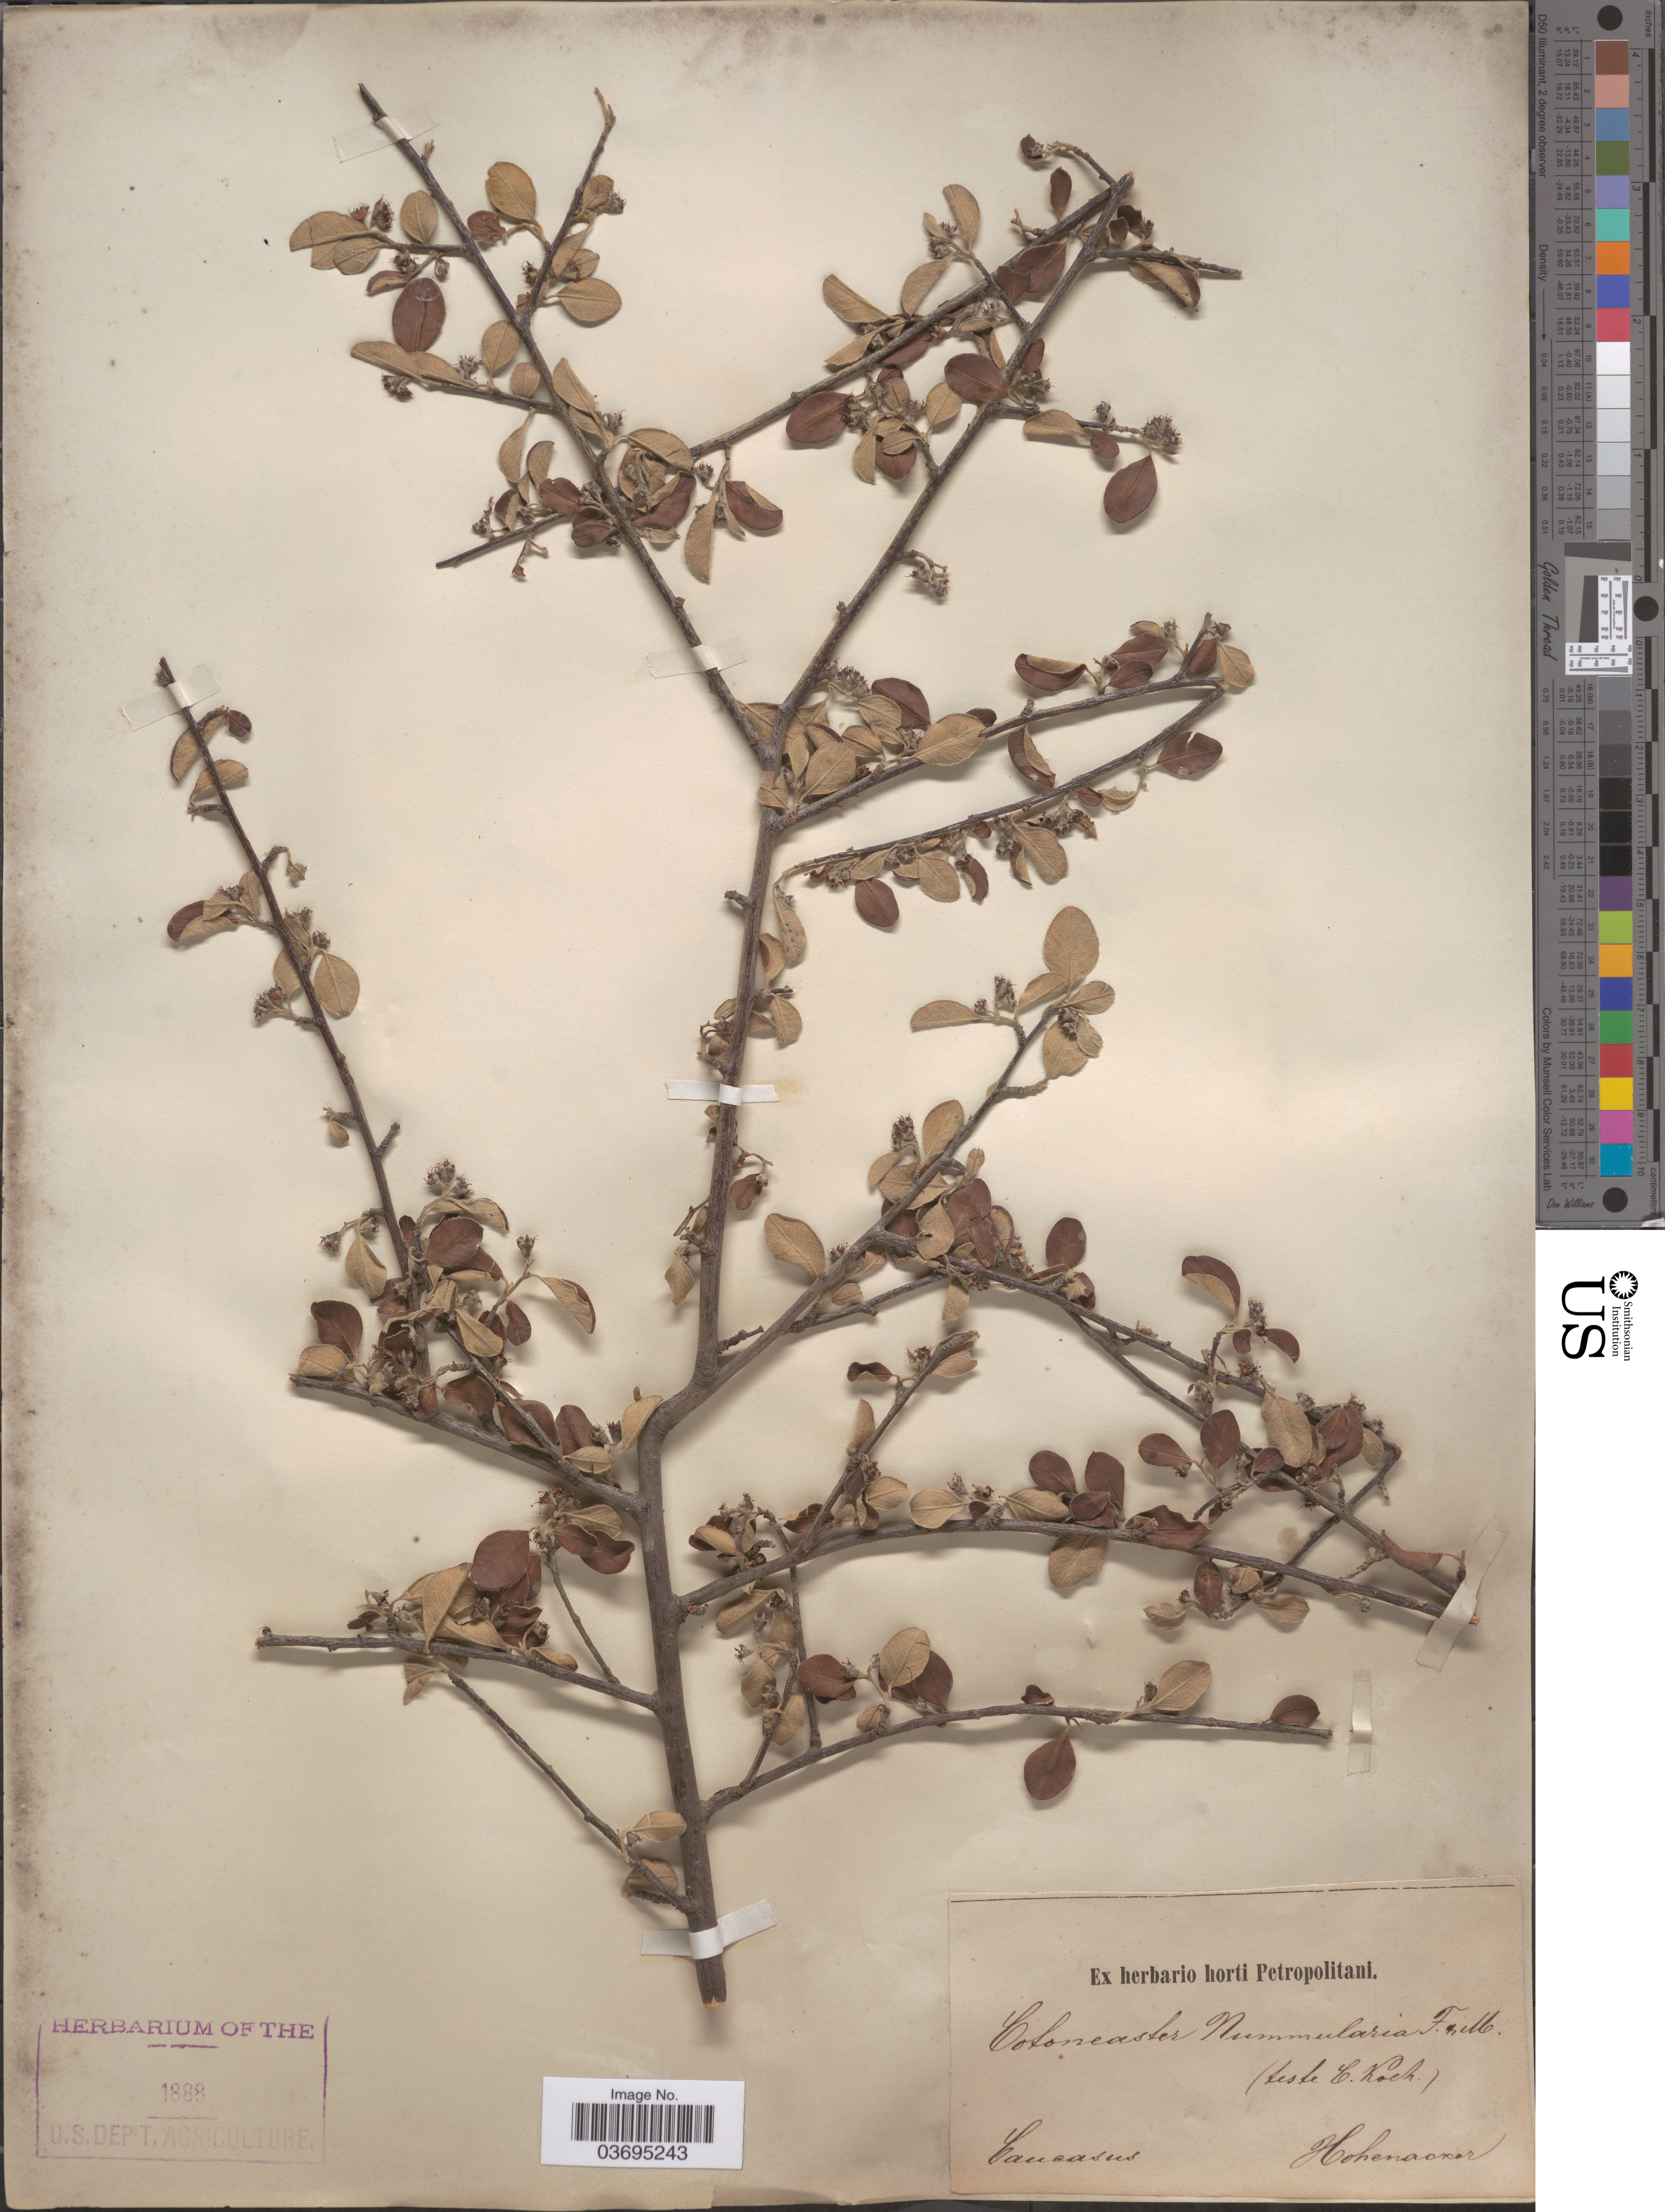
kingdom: Plantae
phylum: Tracheophyta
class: Magnoliopsida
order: Rosales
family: Rosaceae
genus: Cotoneaster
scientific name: Cotoneaster nummularius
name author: Lindl.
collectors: Hohenacker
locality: Caucasus.